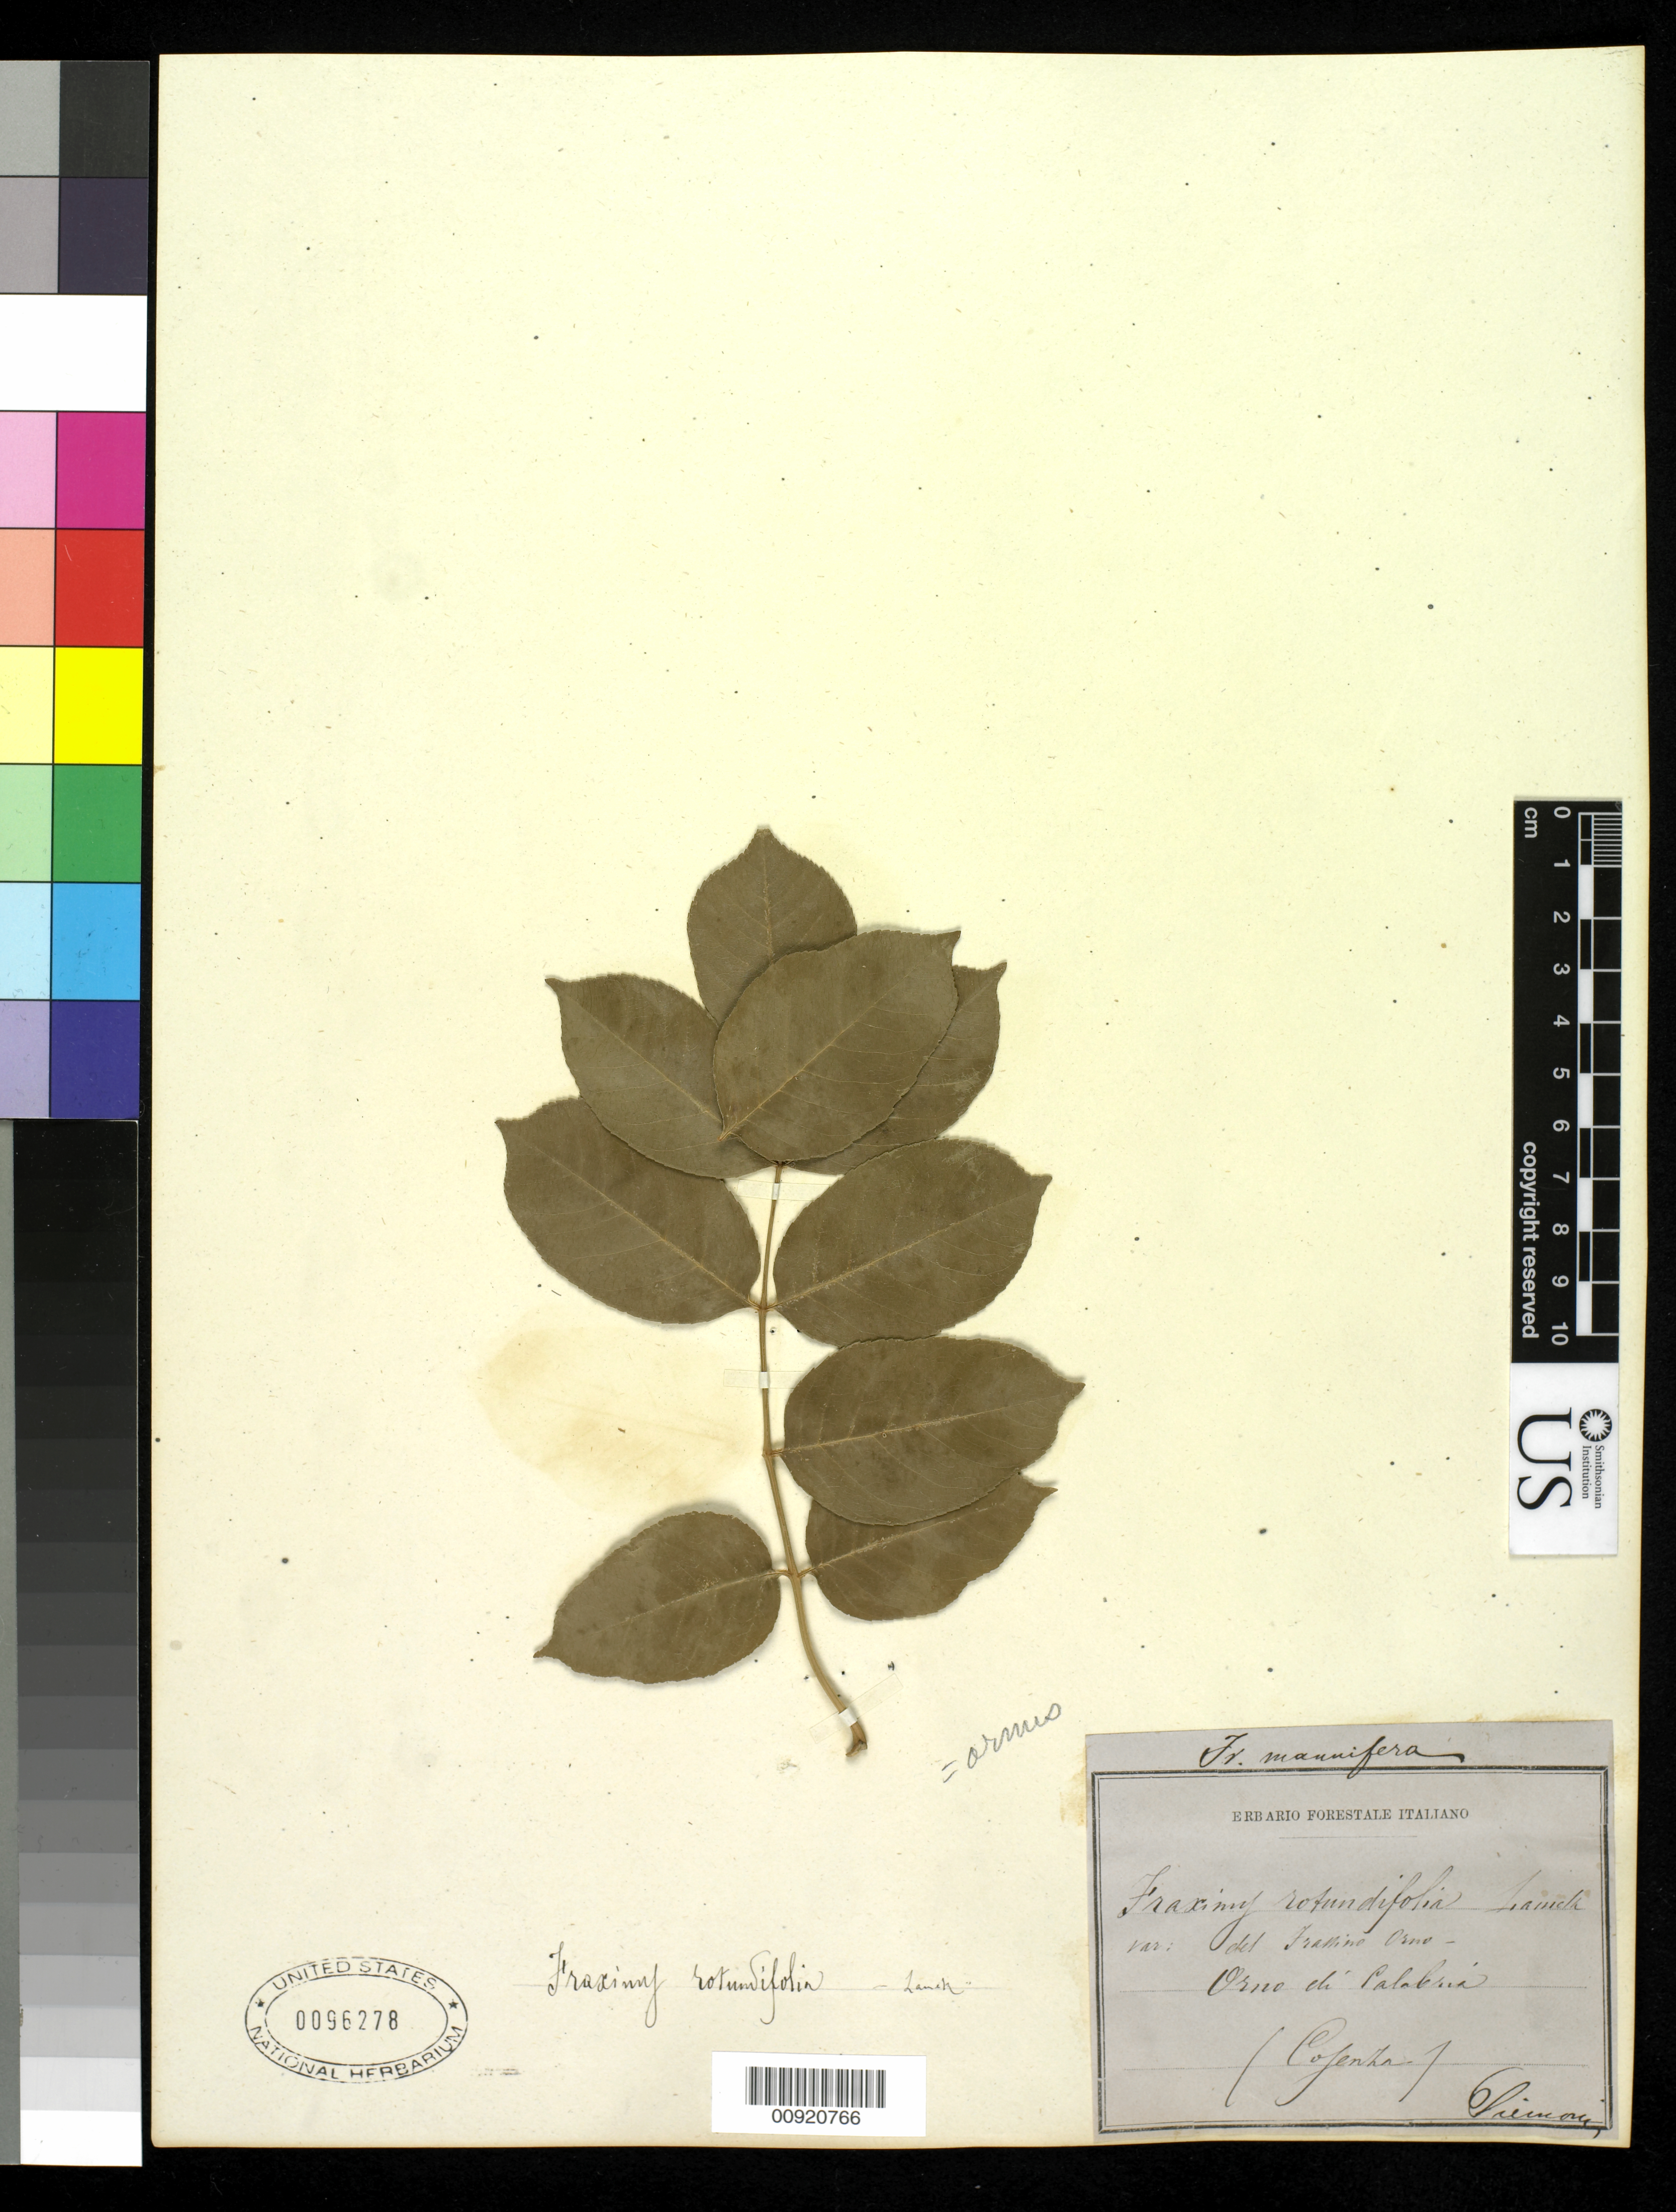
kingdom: Plantae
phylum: Tracheophyta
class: Magnoliopsida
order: Lamiales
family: Oleaceae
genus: Fraxinus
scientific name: Fraxinus ornus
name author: L.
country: Italy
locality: Erbario forestale Italiano. Orno di Calabina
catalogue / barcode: US 96278